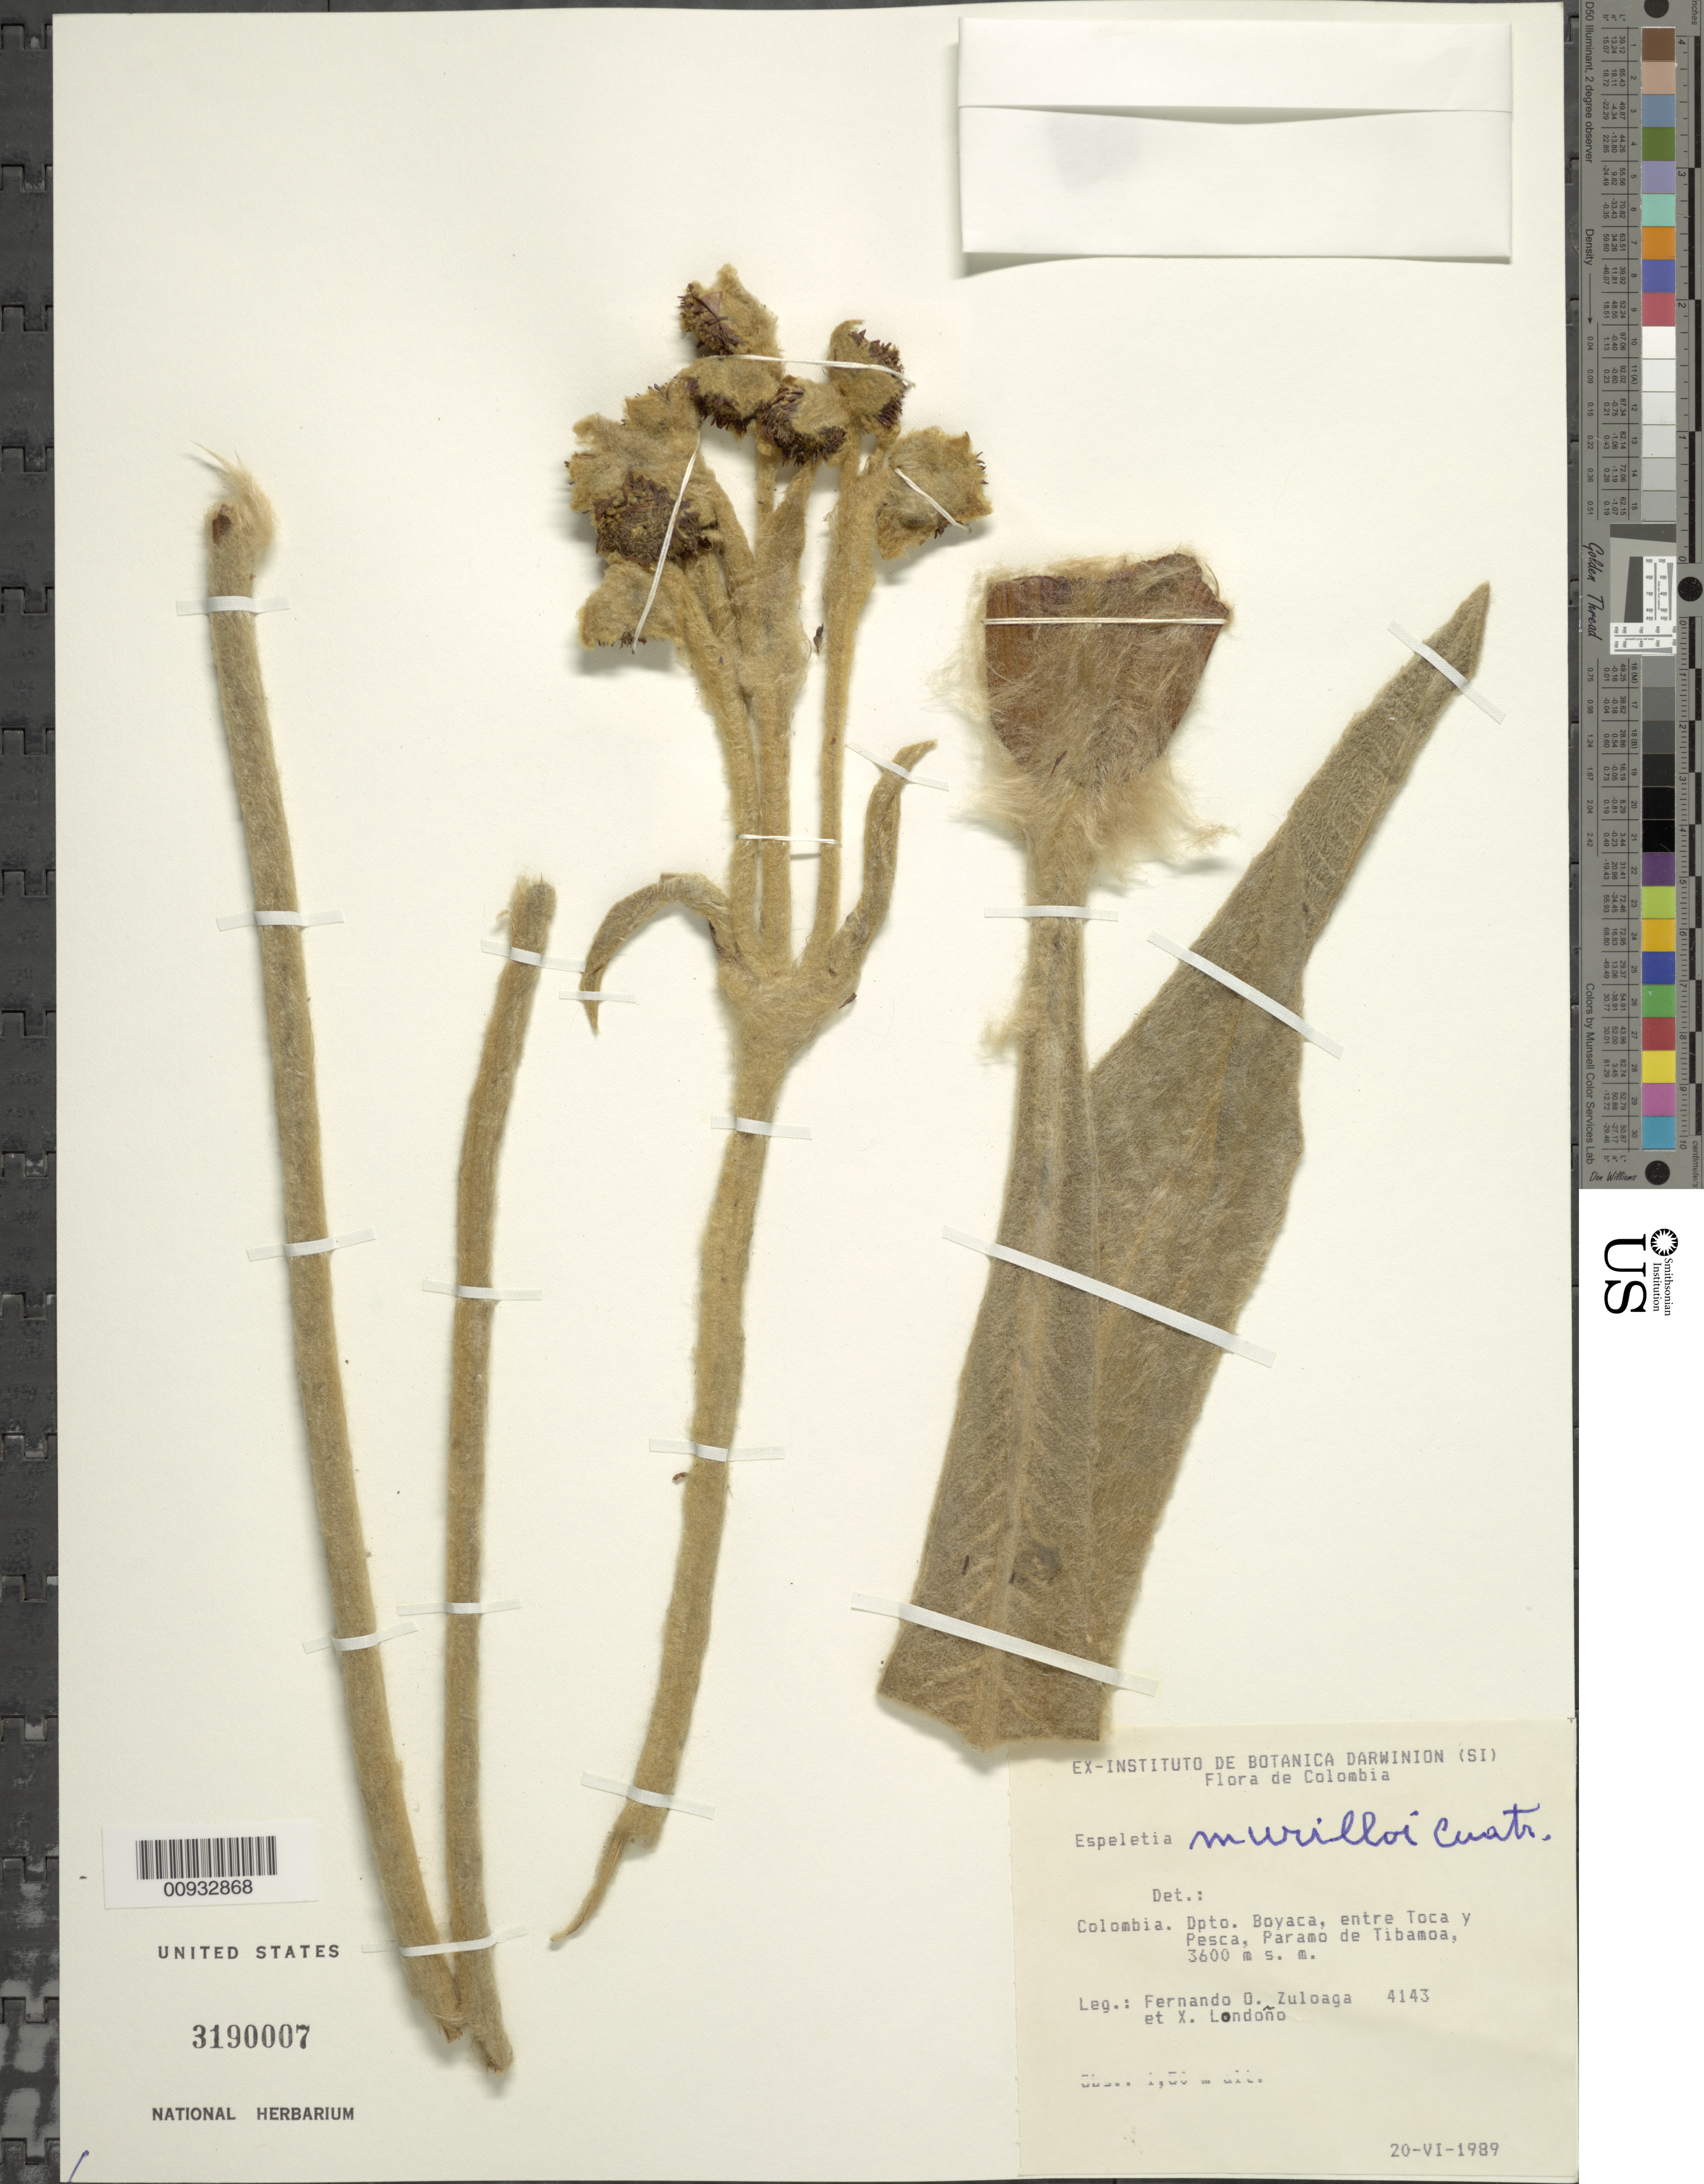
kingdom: Plantae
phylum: Tracheophyta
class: Magnoliopsida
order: Asterales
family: Asteraceae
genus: Espeletia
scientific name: Espeletia murilloi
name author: Cuatrec.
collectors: F. Zuluaga & X. Londoño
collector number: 4143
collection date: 1989-06-20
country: Colombia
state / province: Boyacá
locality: Páramo de Tibamoa. Entre Toca y Pesca.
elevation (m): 3600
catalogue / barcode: US 3190007